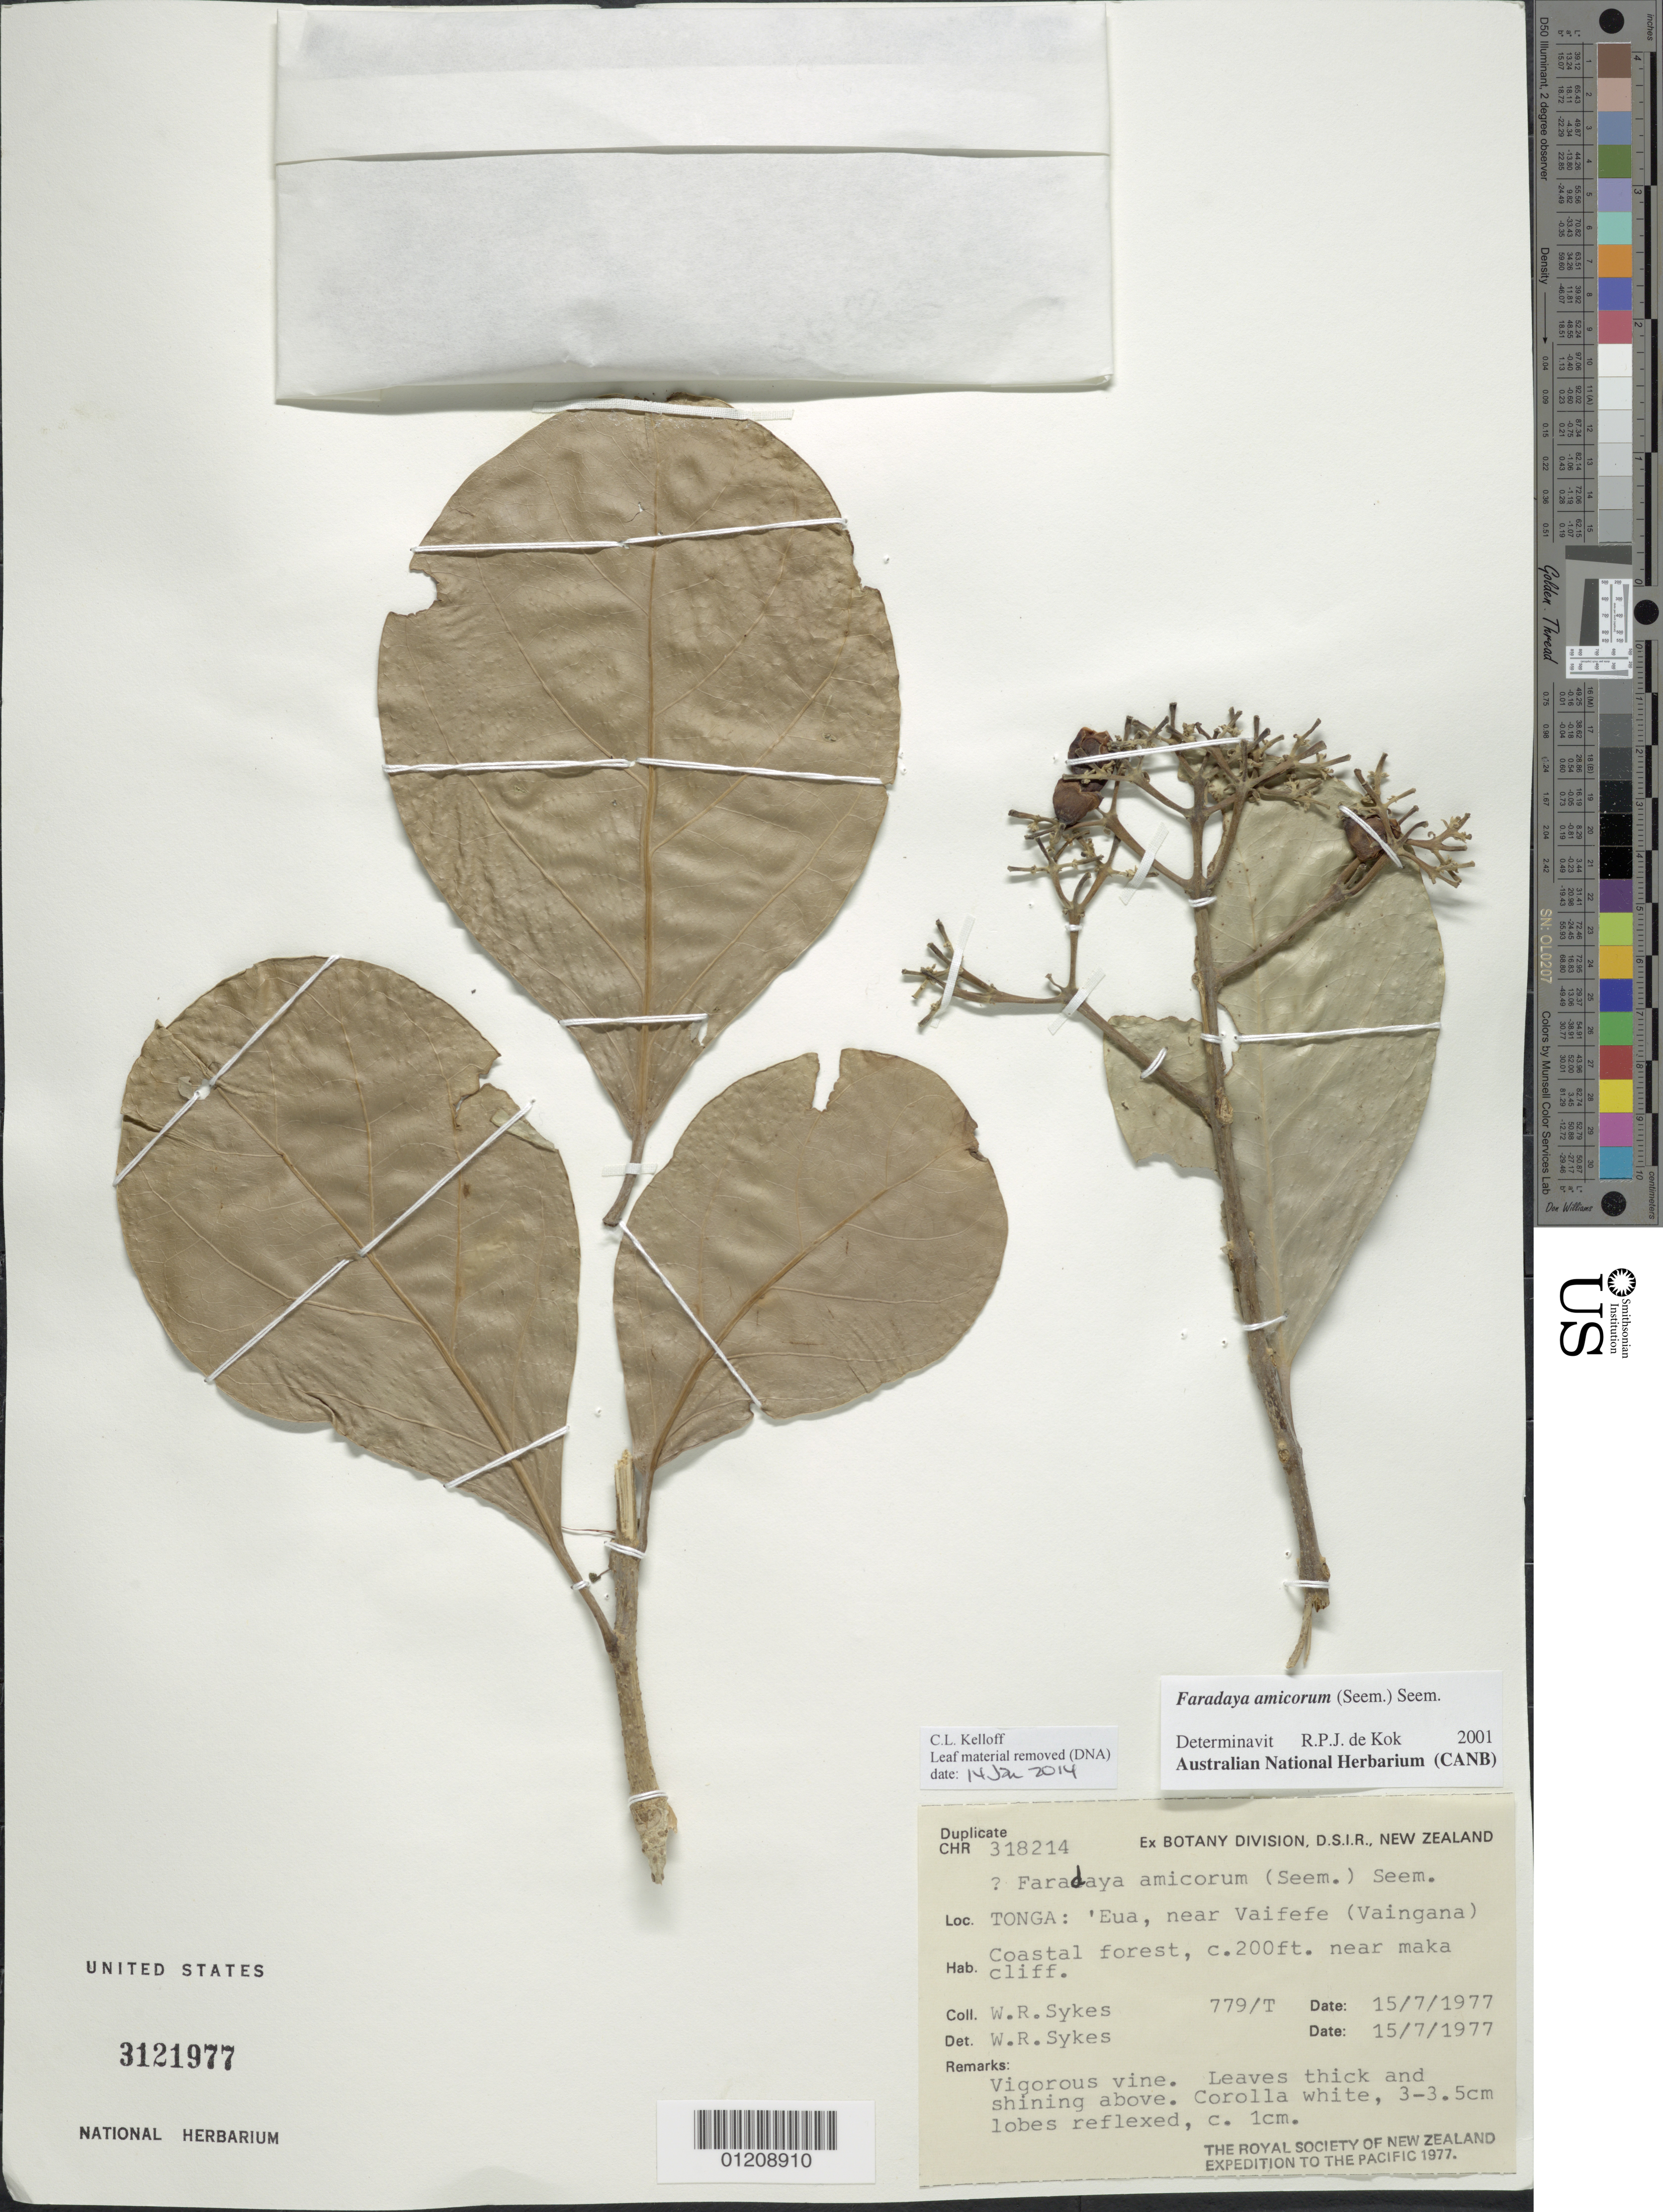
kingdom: Plantae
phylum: Tracheophyta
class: Magnoliopsida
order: Lamiales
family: Lamiaceae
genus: Faradaya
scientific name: Faradaya amicorum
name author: (Seem.) Seem.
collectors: W. R. Sykes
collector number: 779/T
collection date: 1977-07-15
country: Tonga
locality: Eua, near Vaifefe (Vaingana)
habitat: near maka cliff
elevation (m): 61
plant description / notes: CHR 318214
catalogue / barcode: US 3121977